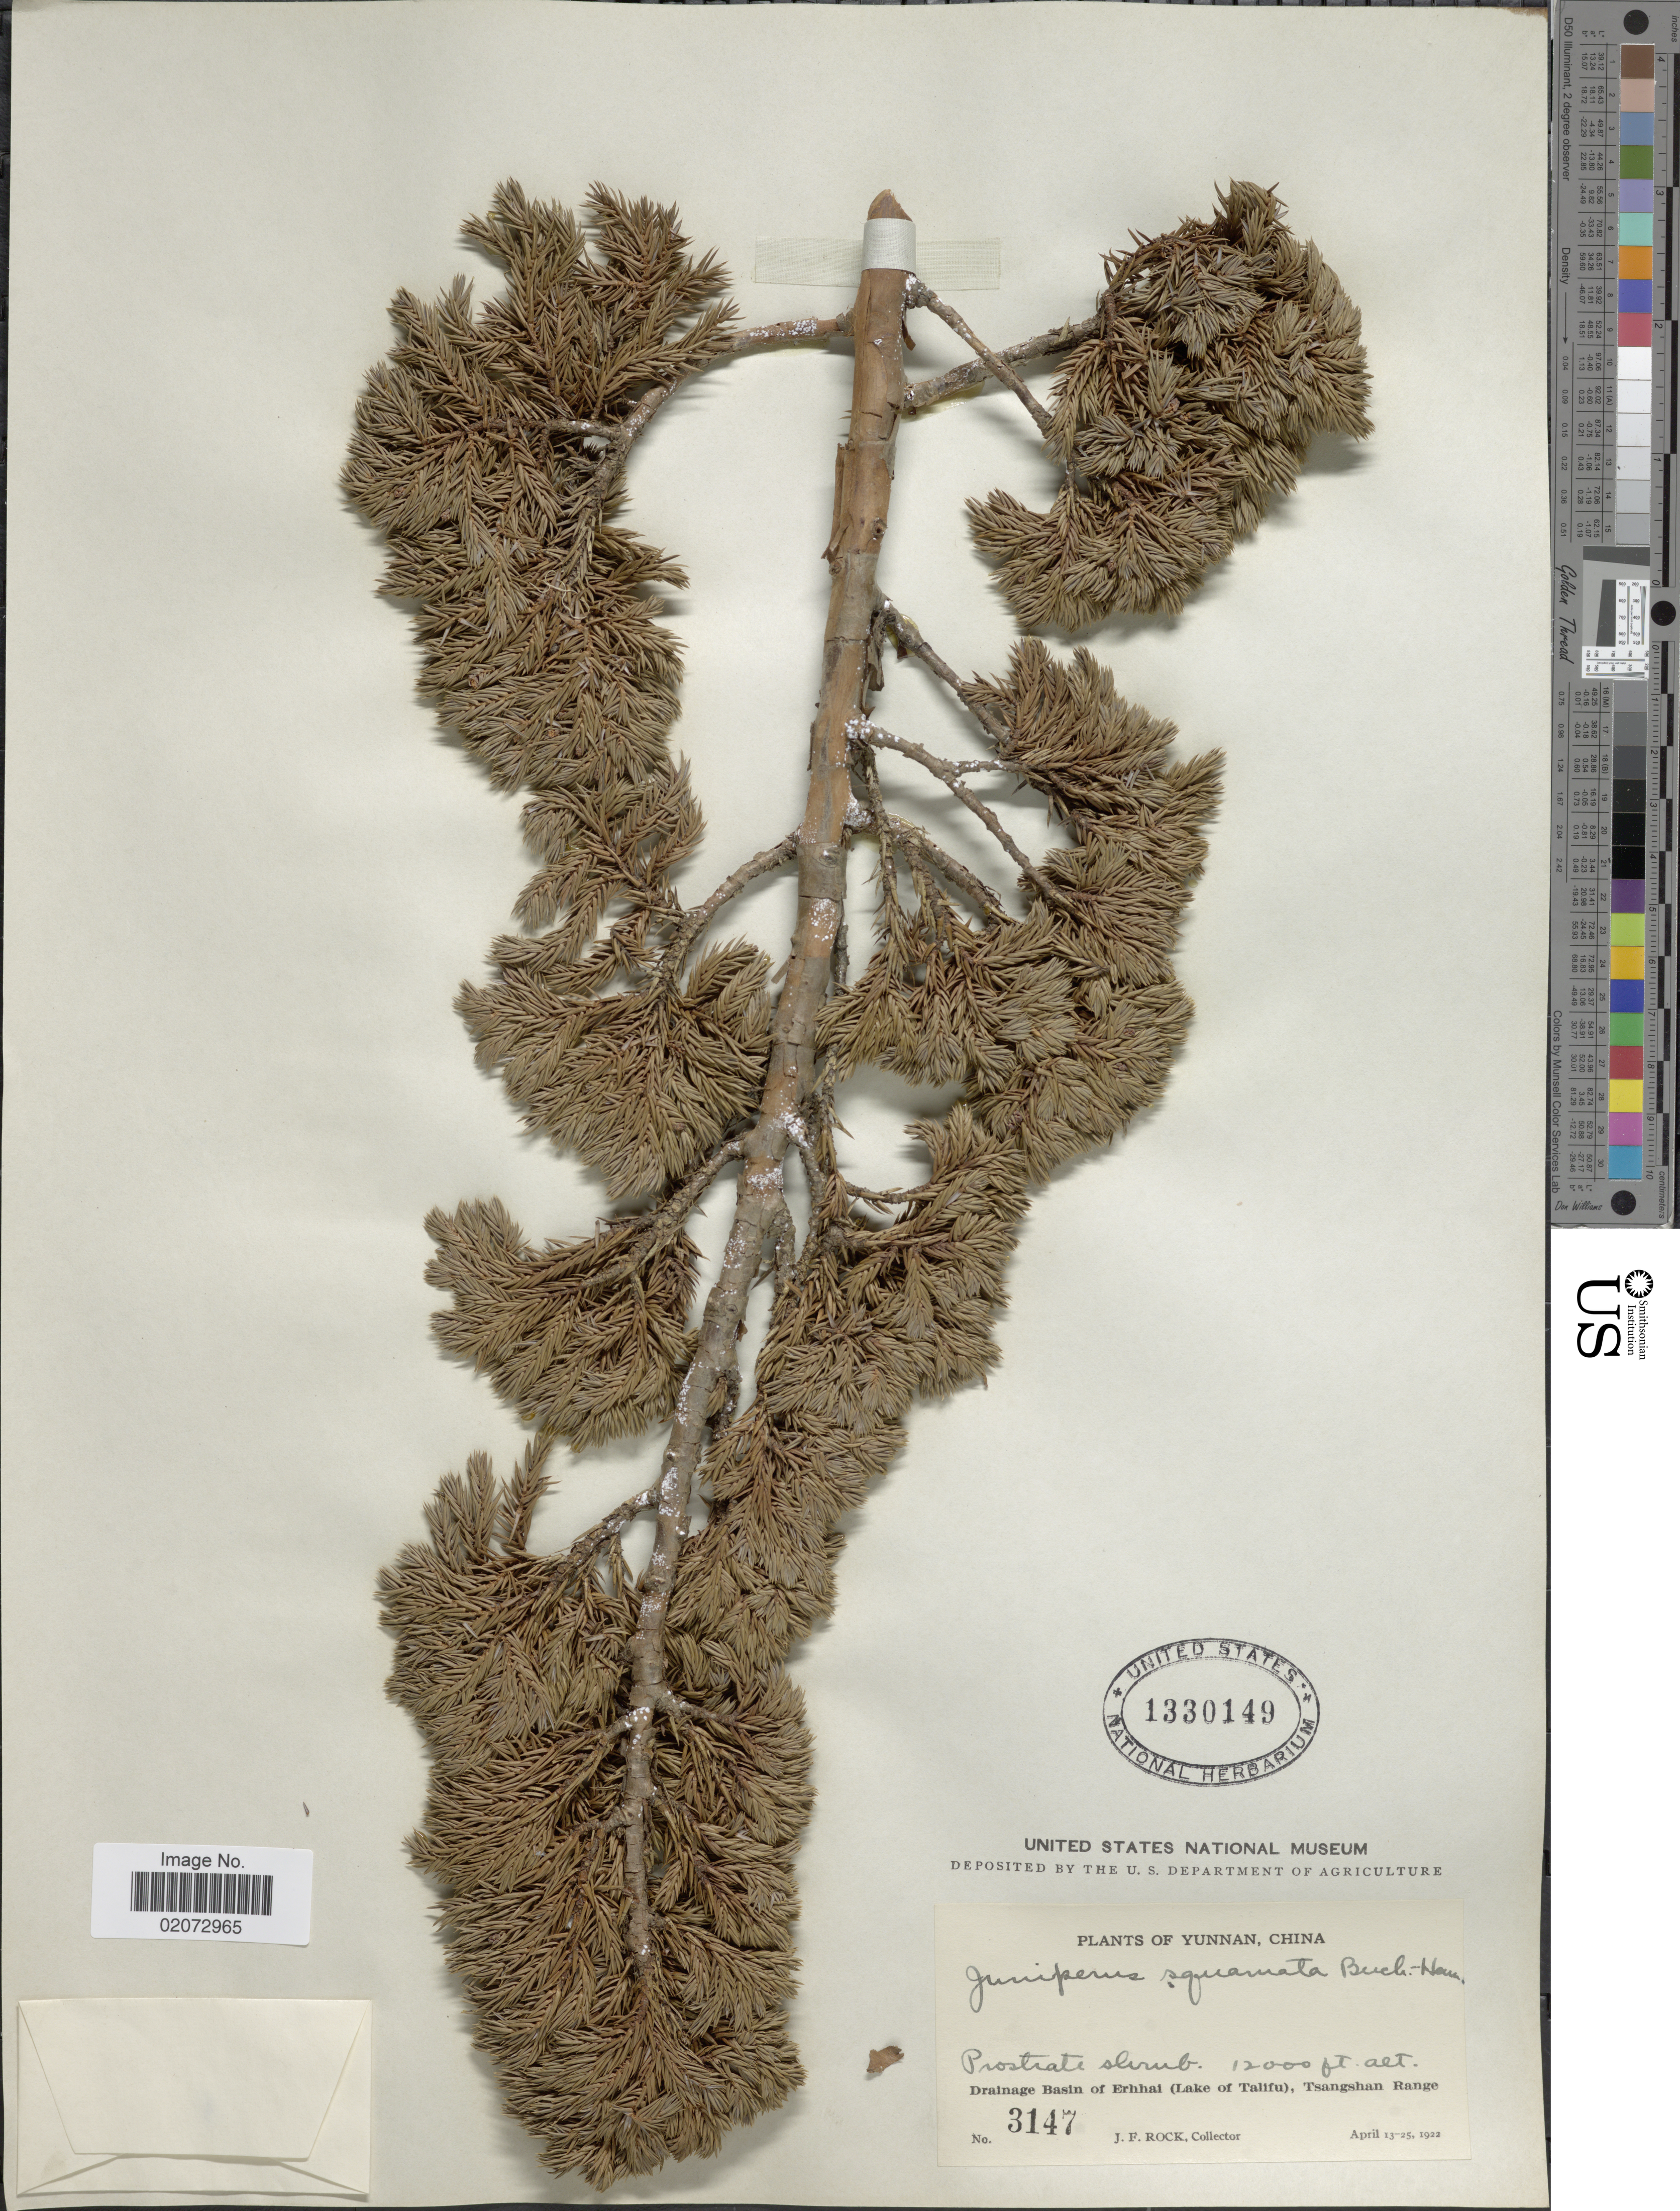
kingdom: Plantae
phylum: Tracheophyta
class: Pinopsida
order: Pinales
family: Cupressaceae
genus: Juniperus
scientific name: Juniperus squamata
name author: Buch.-Ham. ex D. Don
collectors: J. Rock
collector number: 3147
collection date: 1922-04-13/1922-04-25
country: China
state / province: Yunnan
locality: Yunnan, Drainage Basin of Erhhai (Lake of Talifu), Tsangshan Range.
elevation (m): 3658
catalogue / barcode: US 1330149